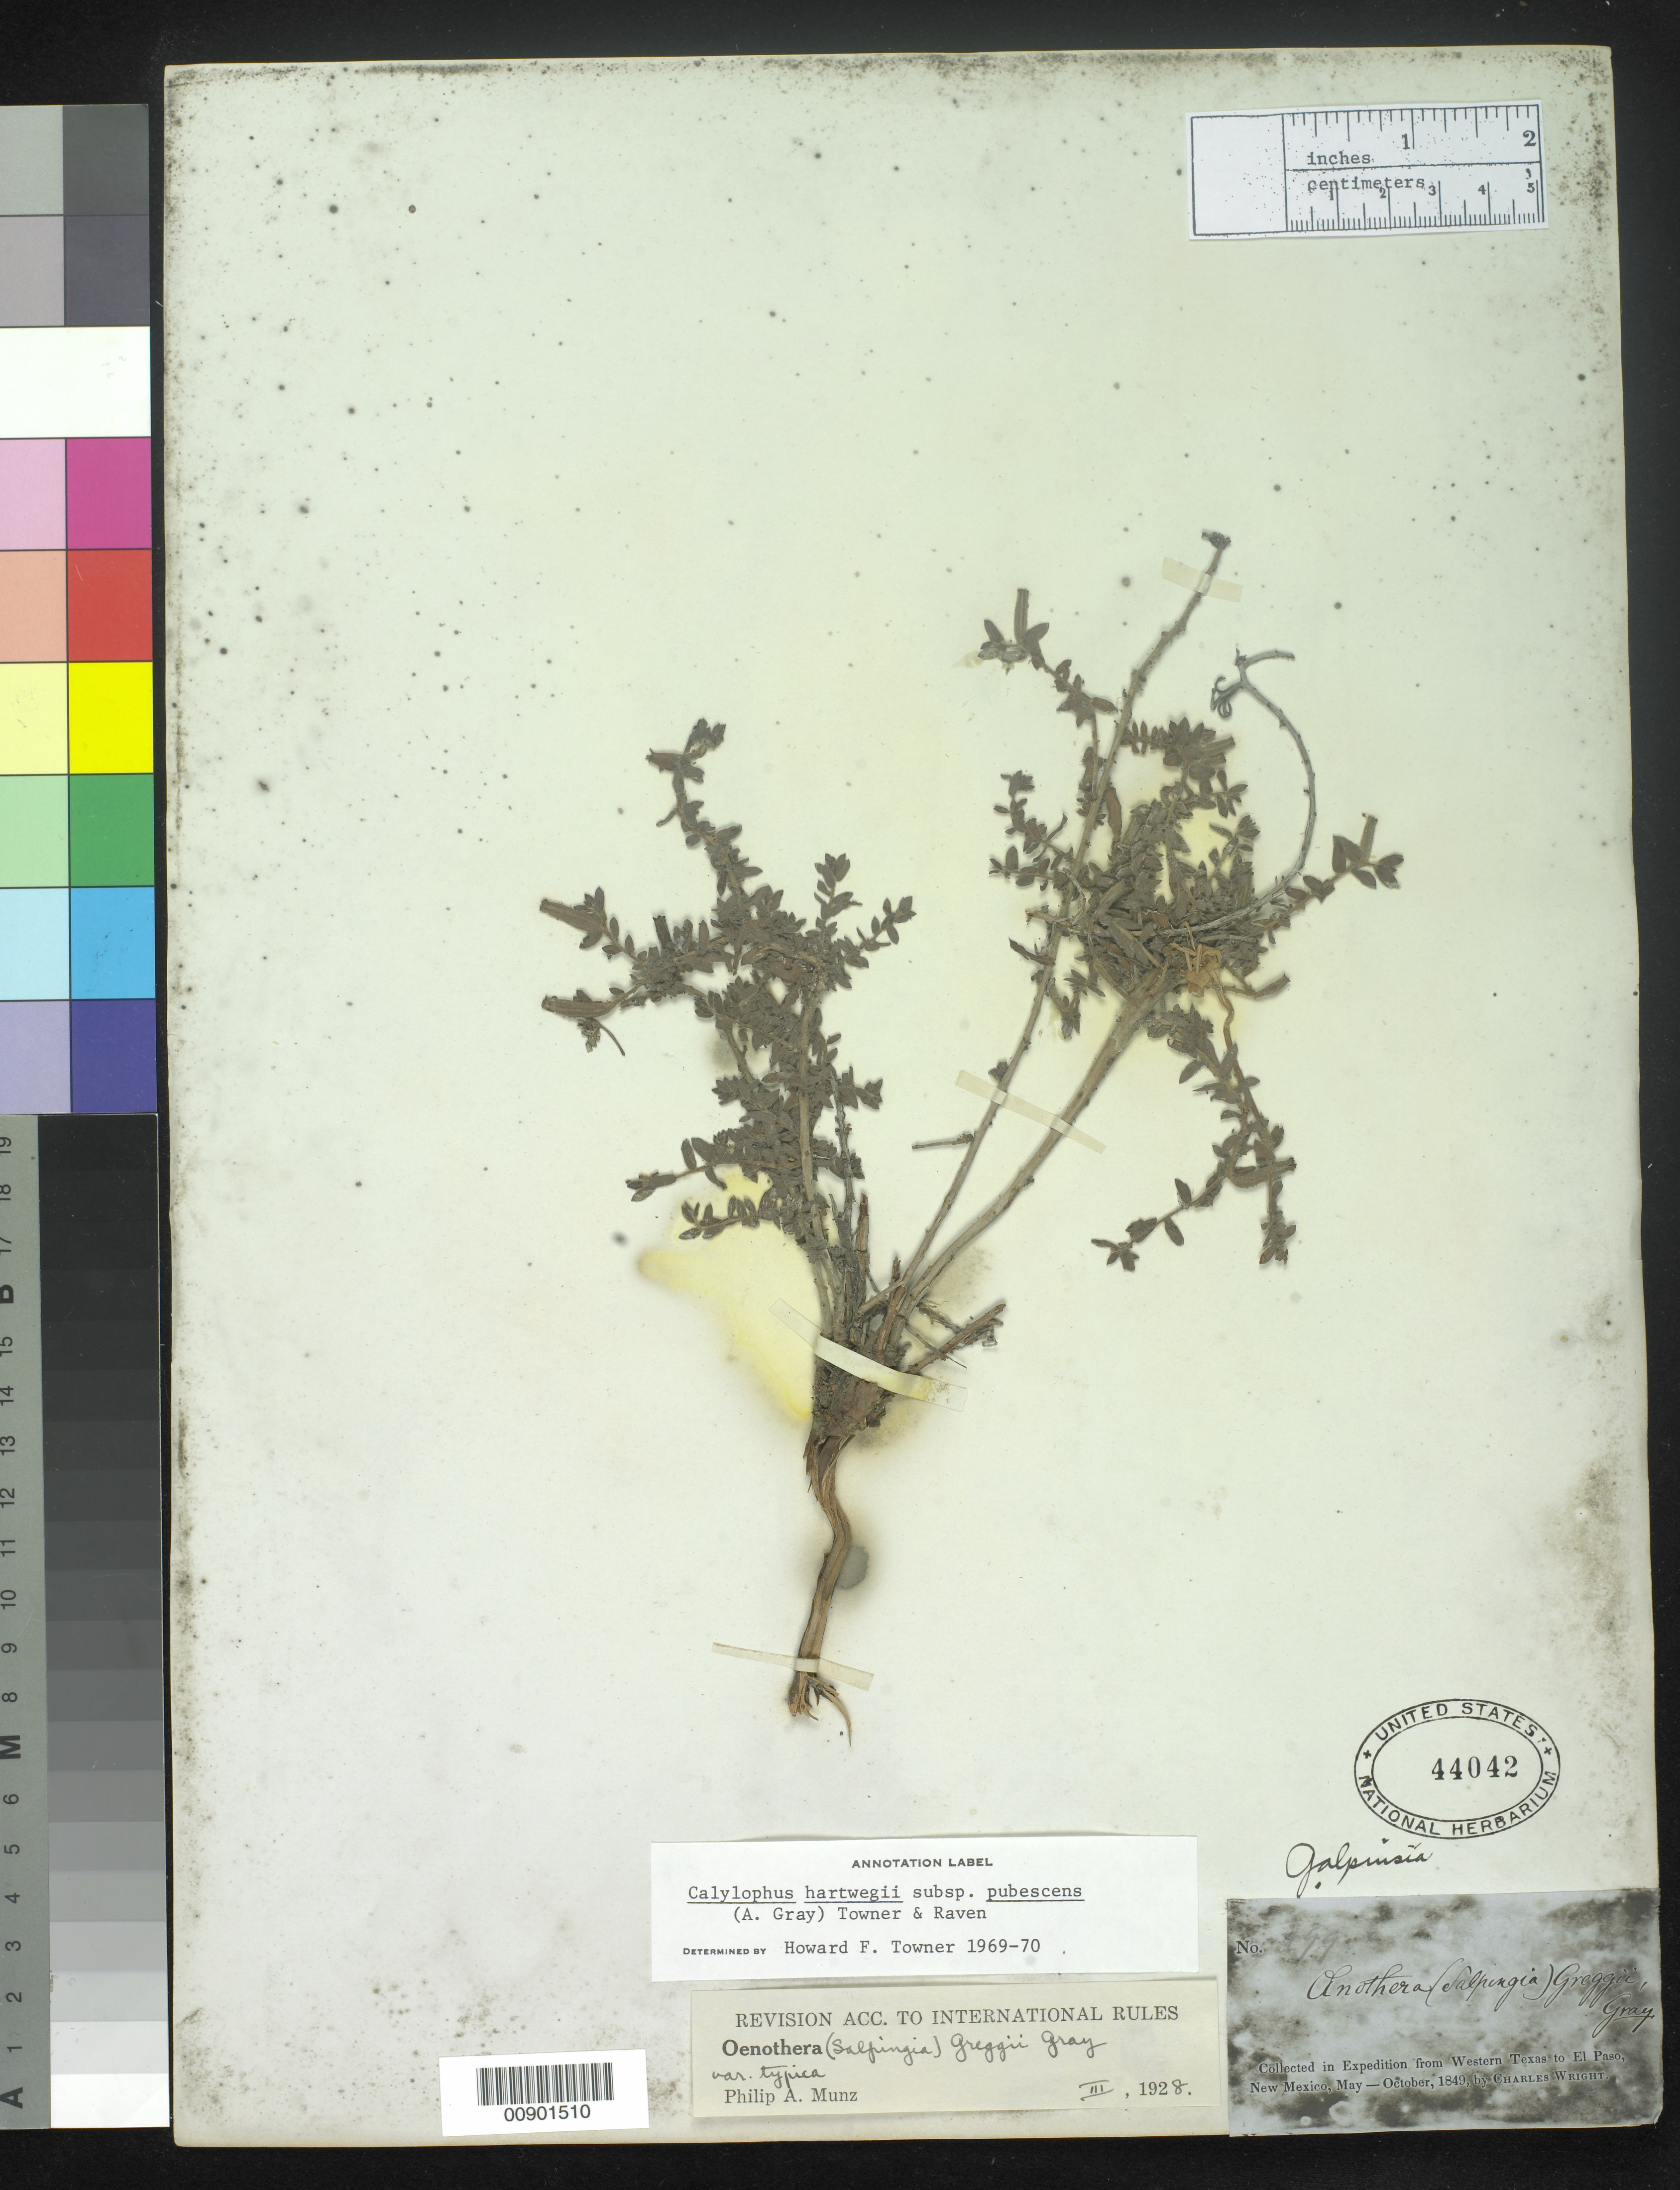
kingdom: Plantae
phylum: Tracheophyta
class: Magnoliopsida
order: Myrtales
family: Onagraceae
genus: Oenothera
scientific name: Oenothera greggii var. pubescens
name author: A. Gray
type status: Isotype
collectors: C. Wright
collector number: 199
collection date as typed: May 1849 to -- Oct 1849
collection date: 1849-05/1849-10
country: United States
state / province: Texas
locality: Collected in expedition from Western Texas to El Paso, New Mexico.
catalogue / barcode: US 44042